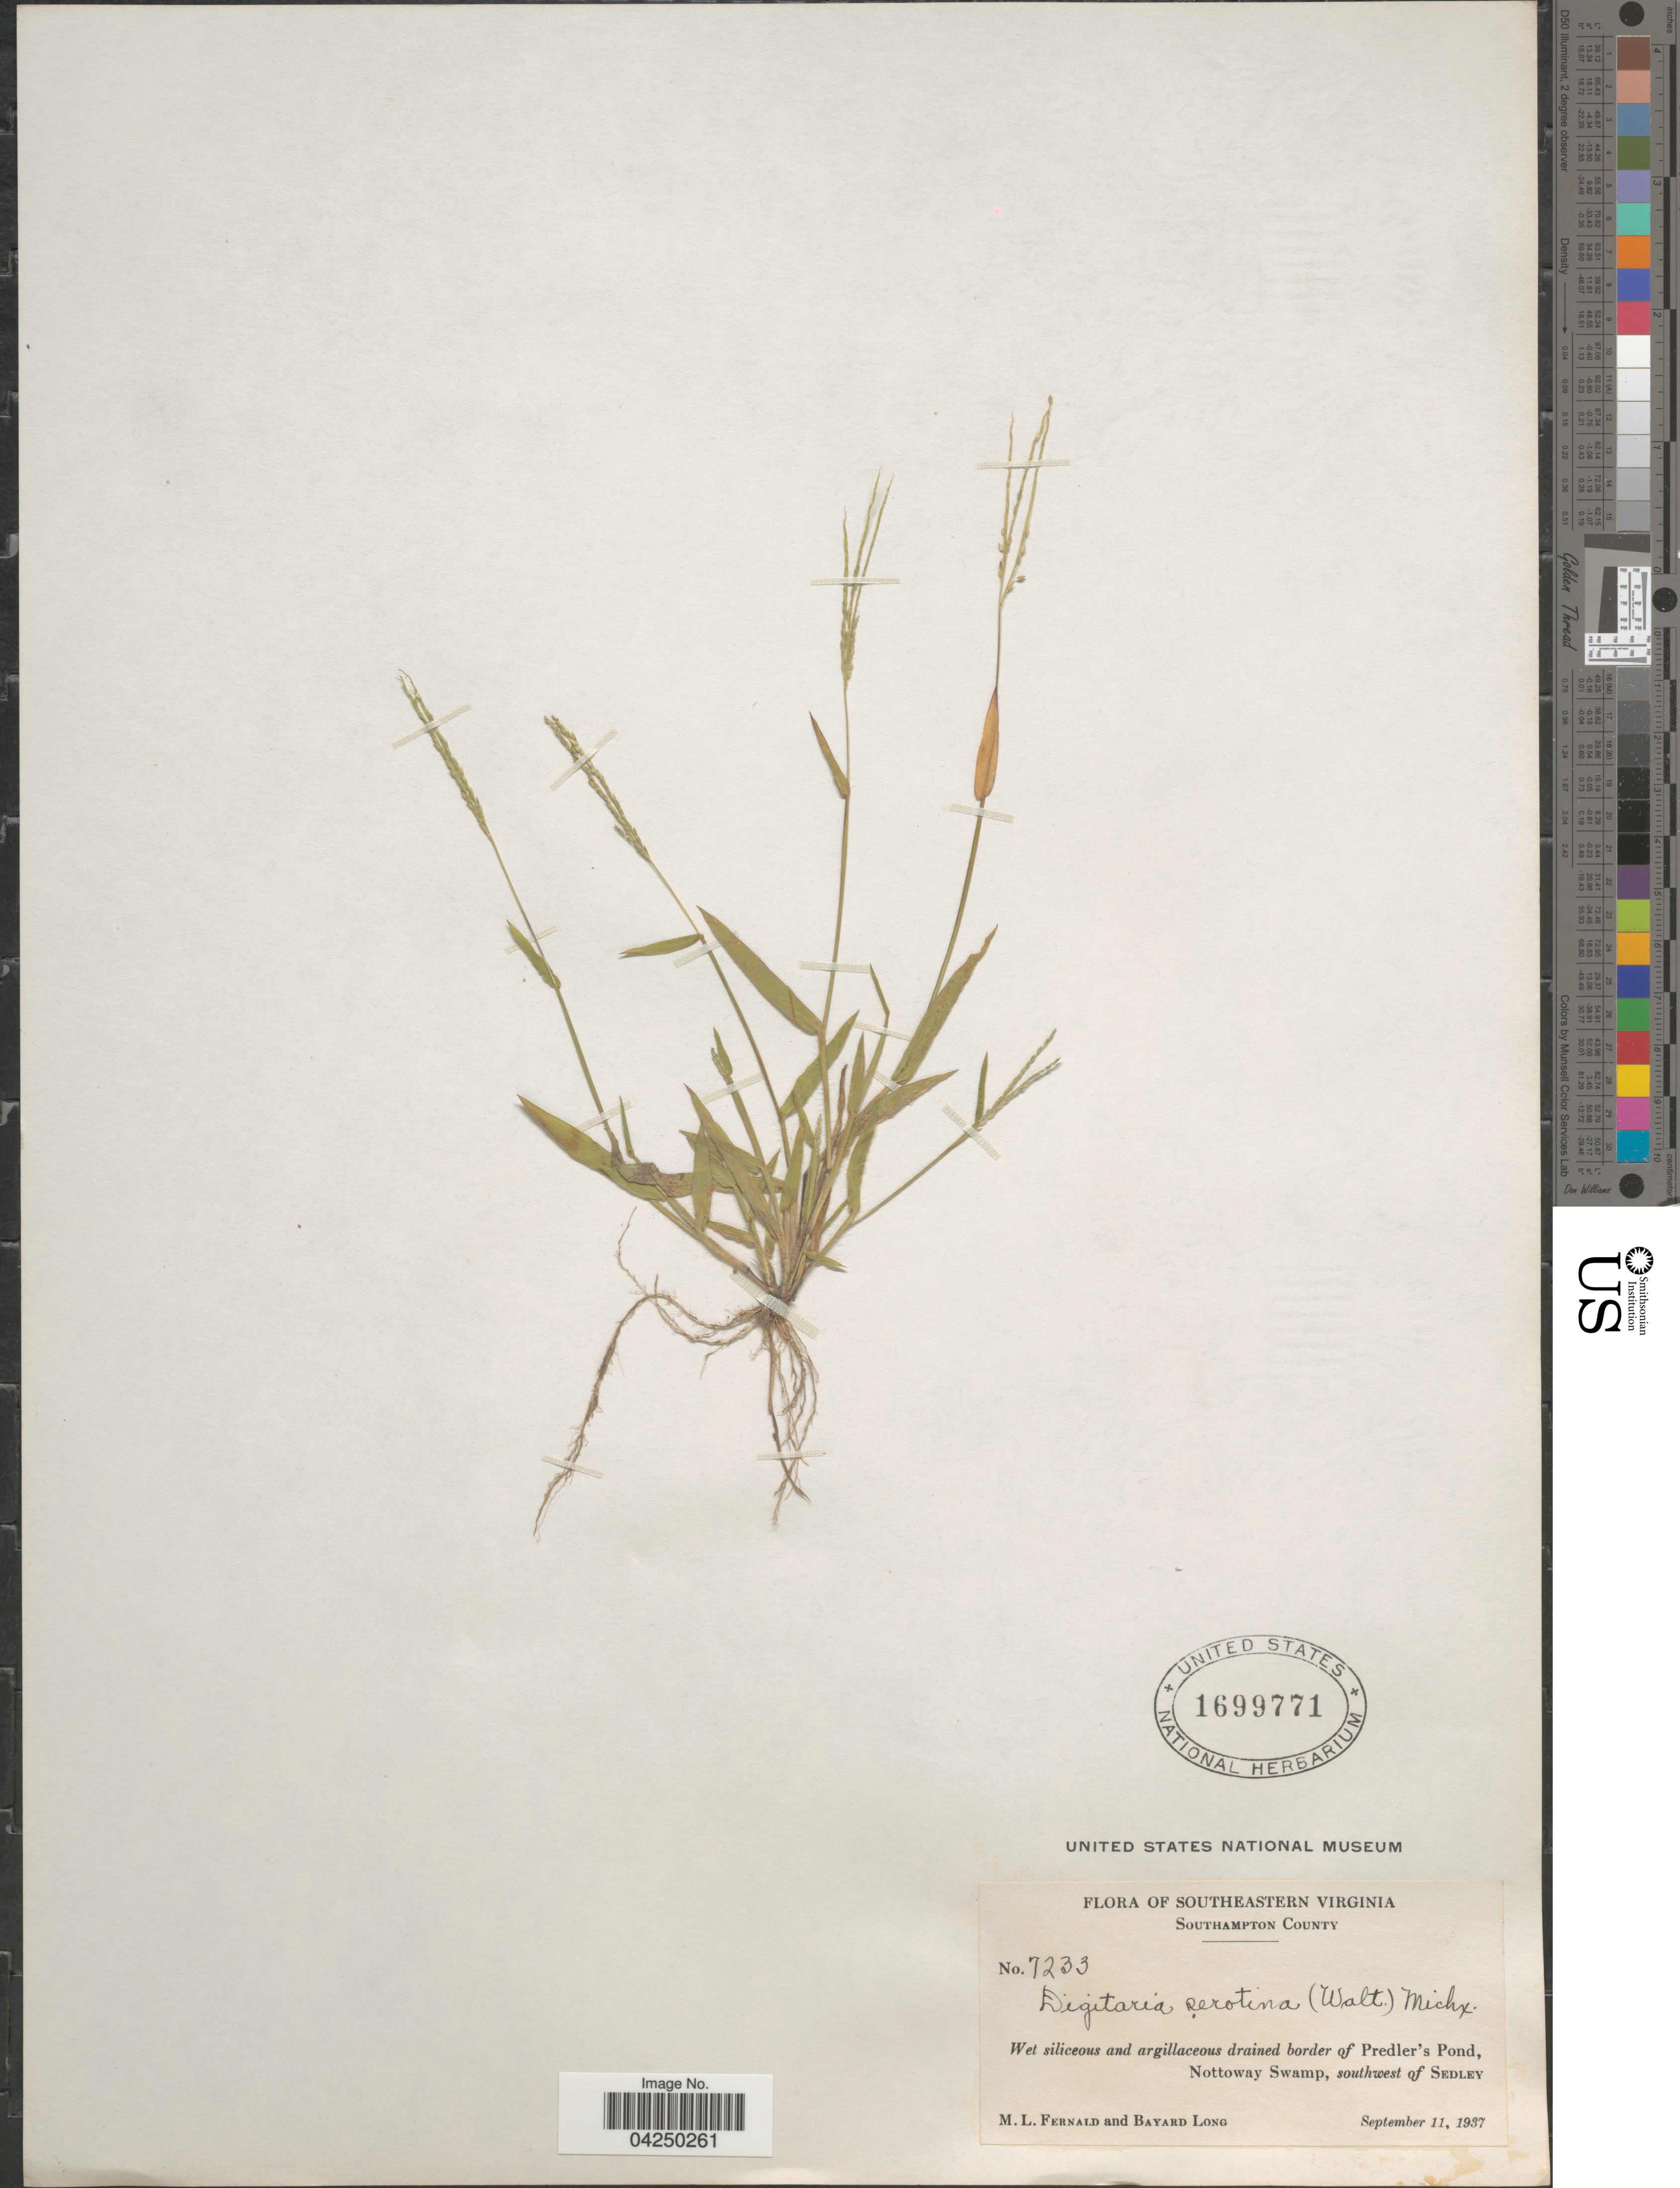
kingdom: Plantae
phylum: Tracheophyta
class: Liliopsida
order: Poales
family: Poaceae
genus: Digitaria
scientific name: Digitaria serotina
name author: (Walter) Michx.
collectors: M. L. Fernald & B. Long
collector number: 7233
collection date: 1937-09-11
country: United States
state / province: Virginia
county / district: Southampton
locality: Southeastern Virginia. Southampton County. Wet siliceous and argillaceous drained border of Predler's Pond, Nottoway Swamp, southwest of Sedley.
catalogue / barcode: US 1699771